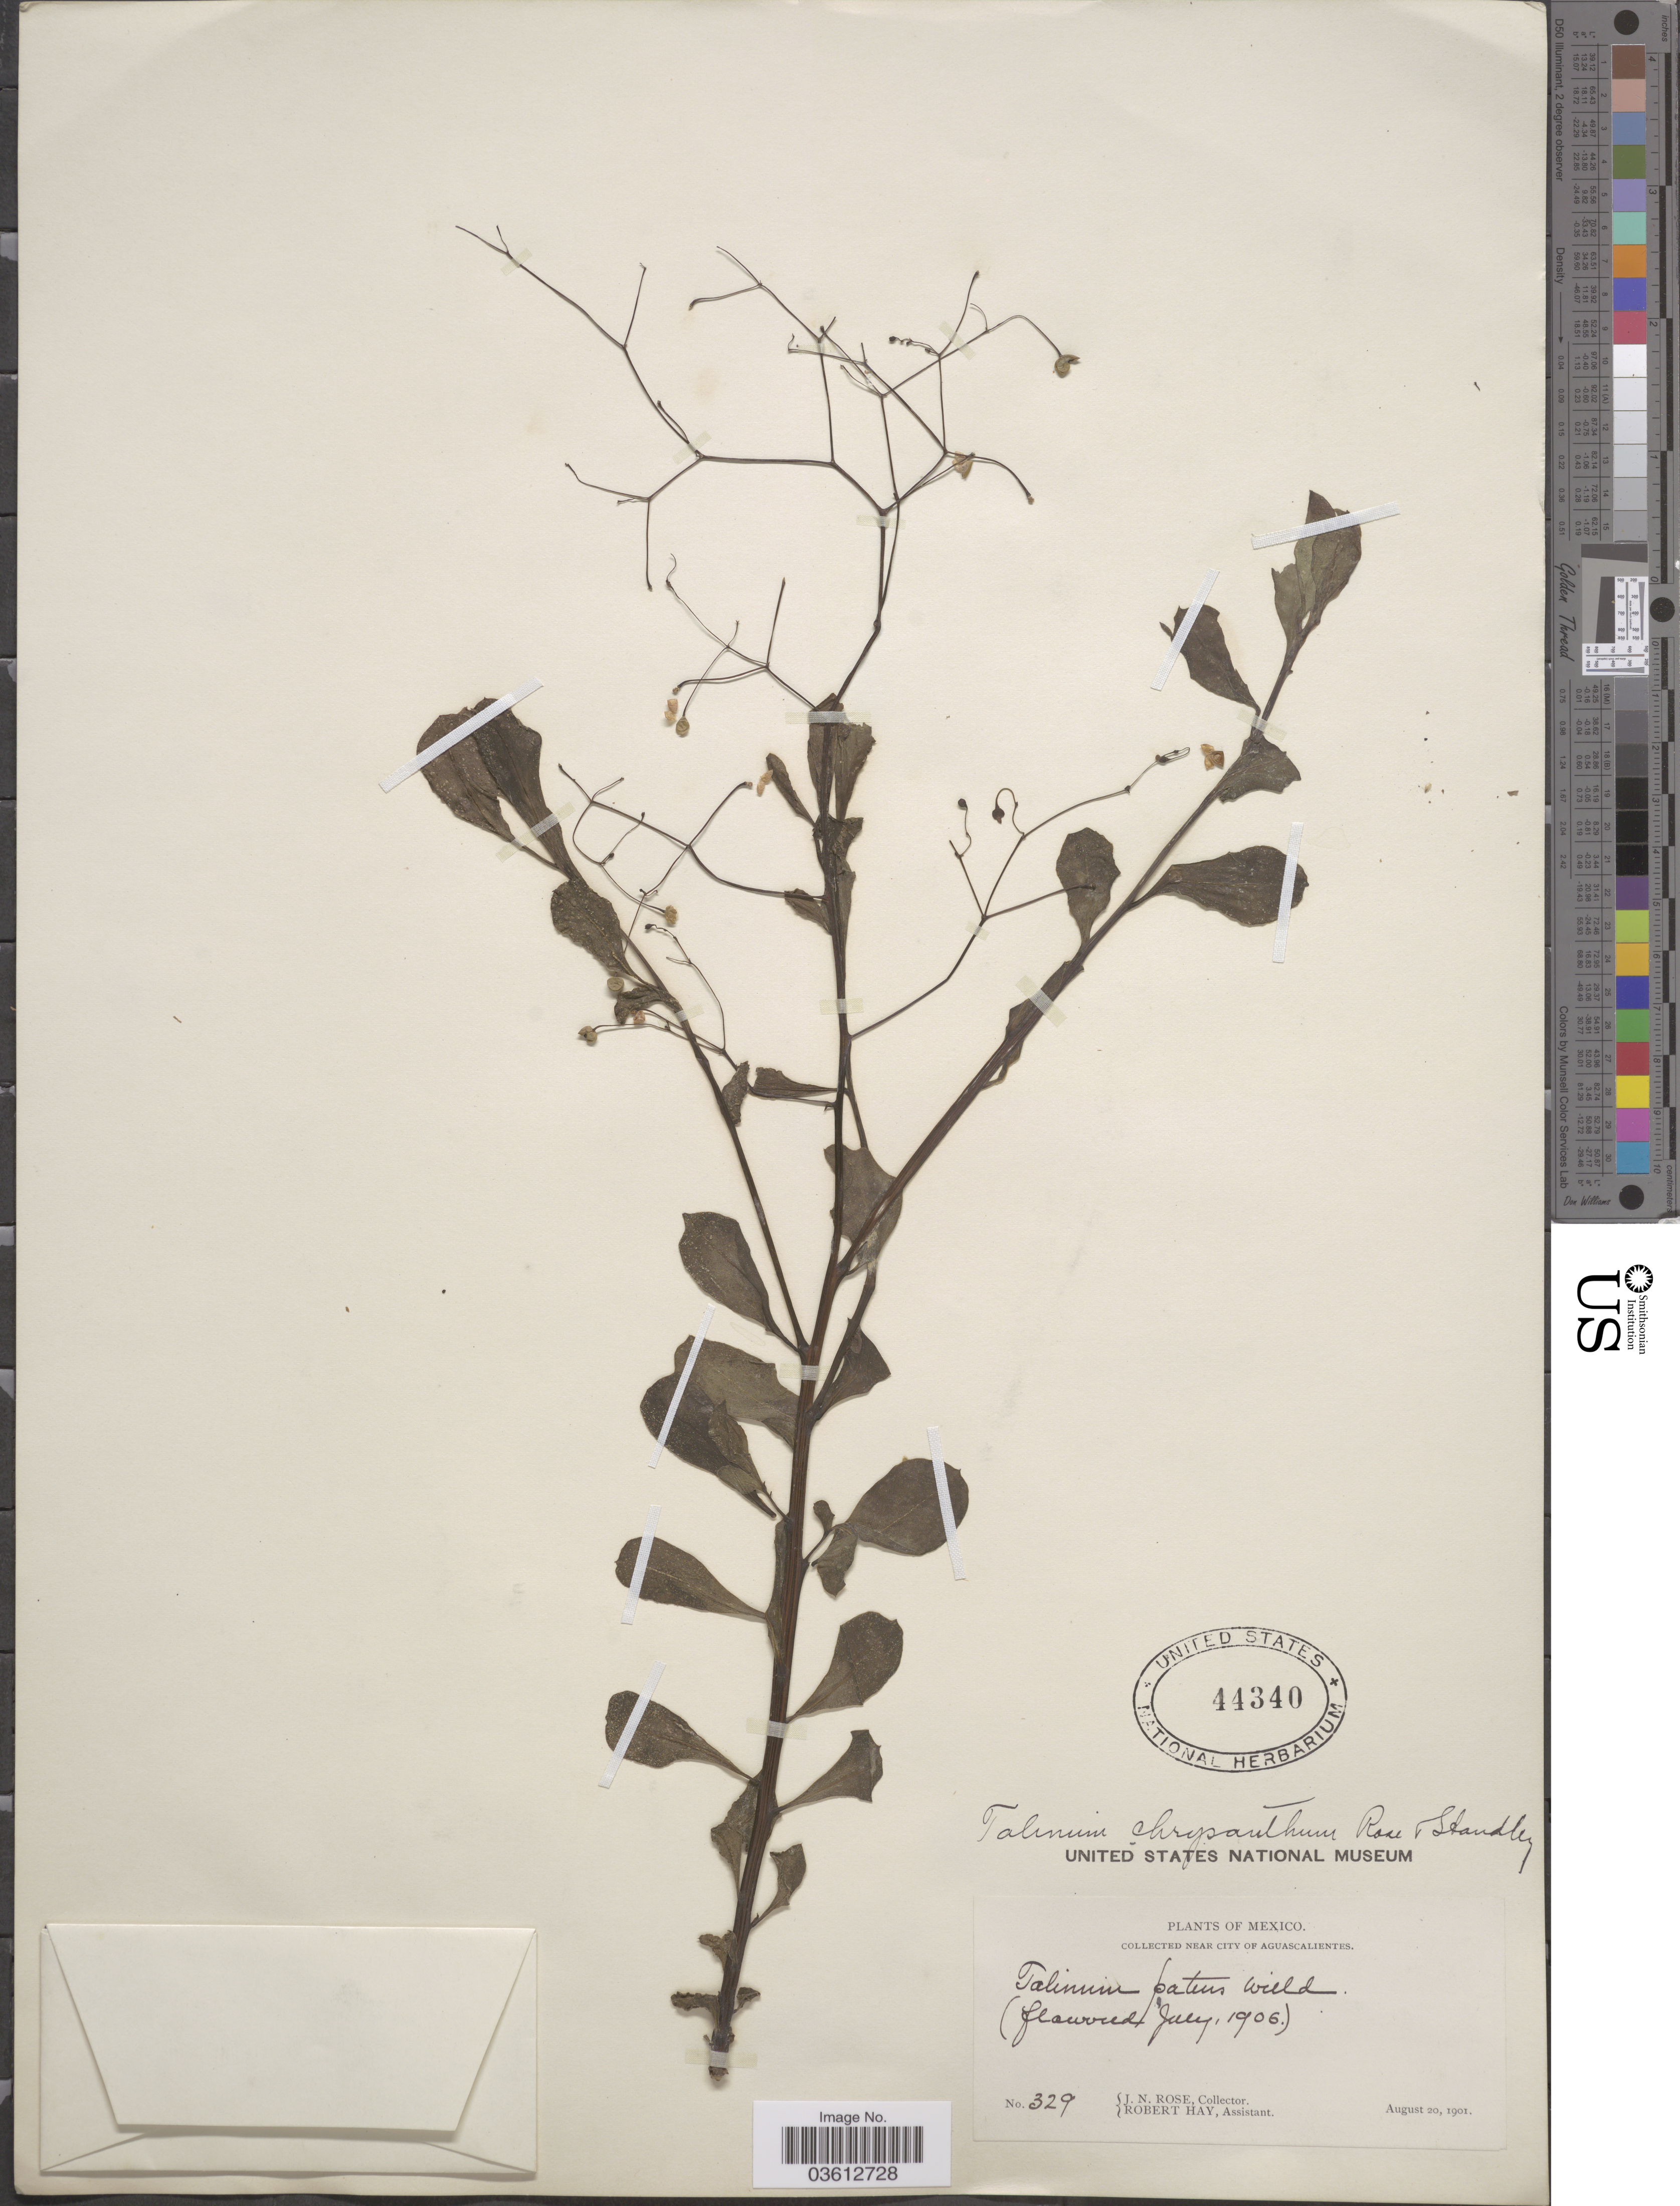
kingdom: Plantae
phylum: Tracheophyta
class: Magnoliopsida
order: Caryophyllales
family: Talinaceae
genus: Talinum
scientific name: Talinum chrysanthum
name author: Rose & Standl.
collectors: J. N. Rose & R. Hay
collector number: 329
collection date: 1901-08-20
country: Mexico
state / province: Aguascalientes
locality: Near City of Aguascalientes.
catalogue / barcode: US 44340